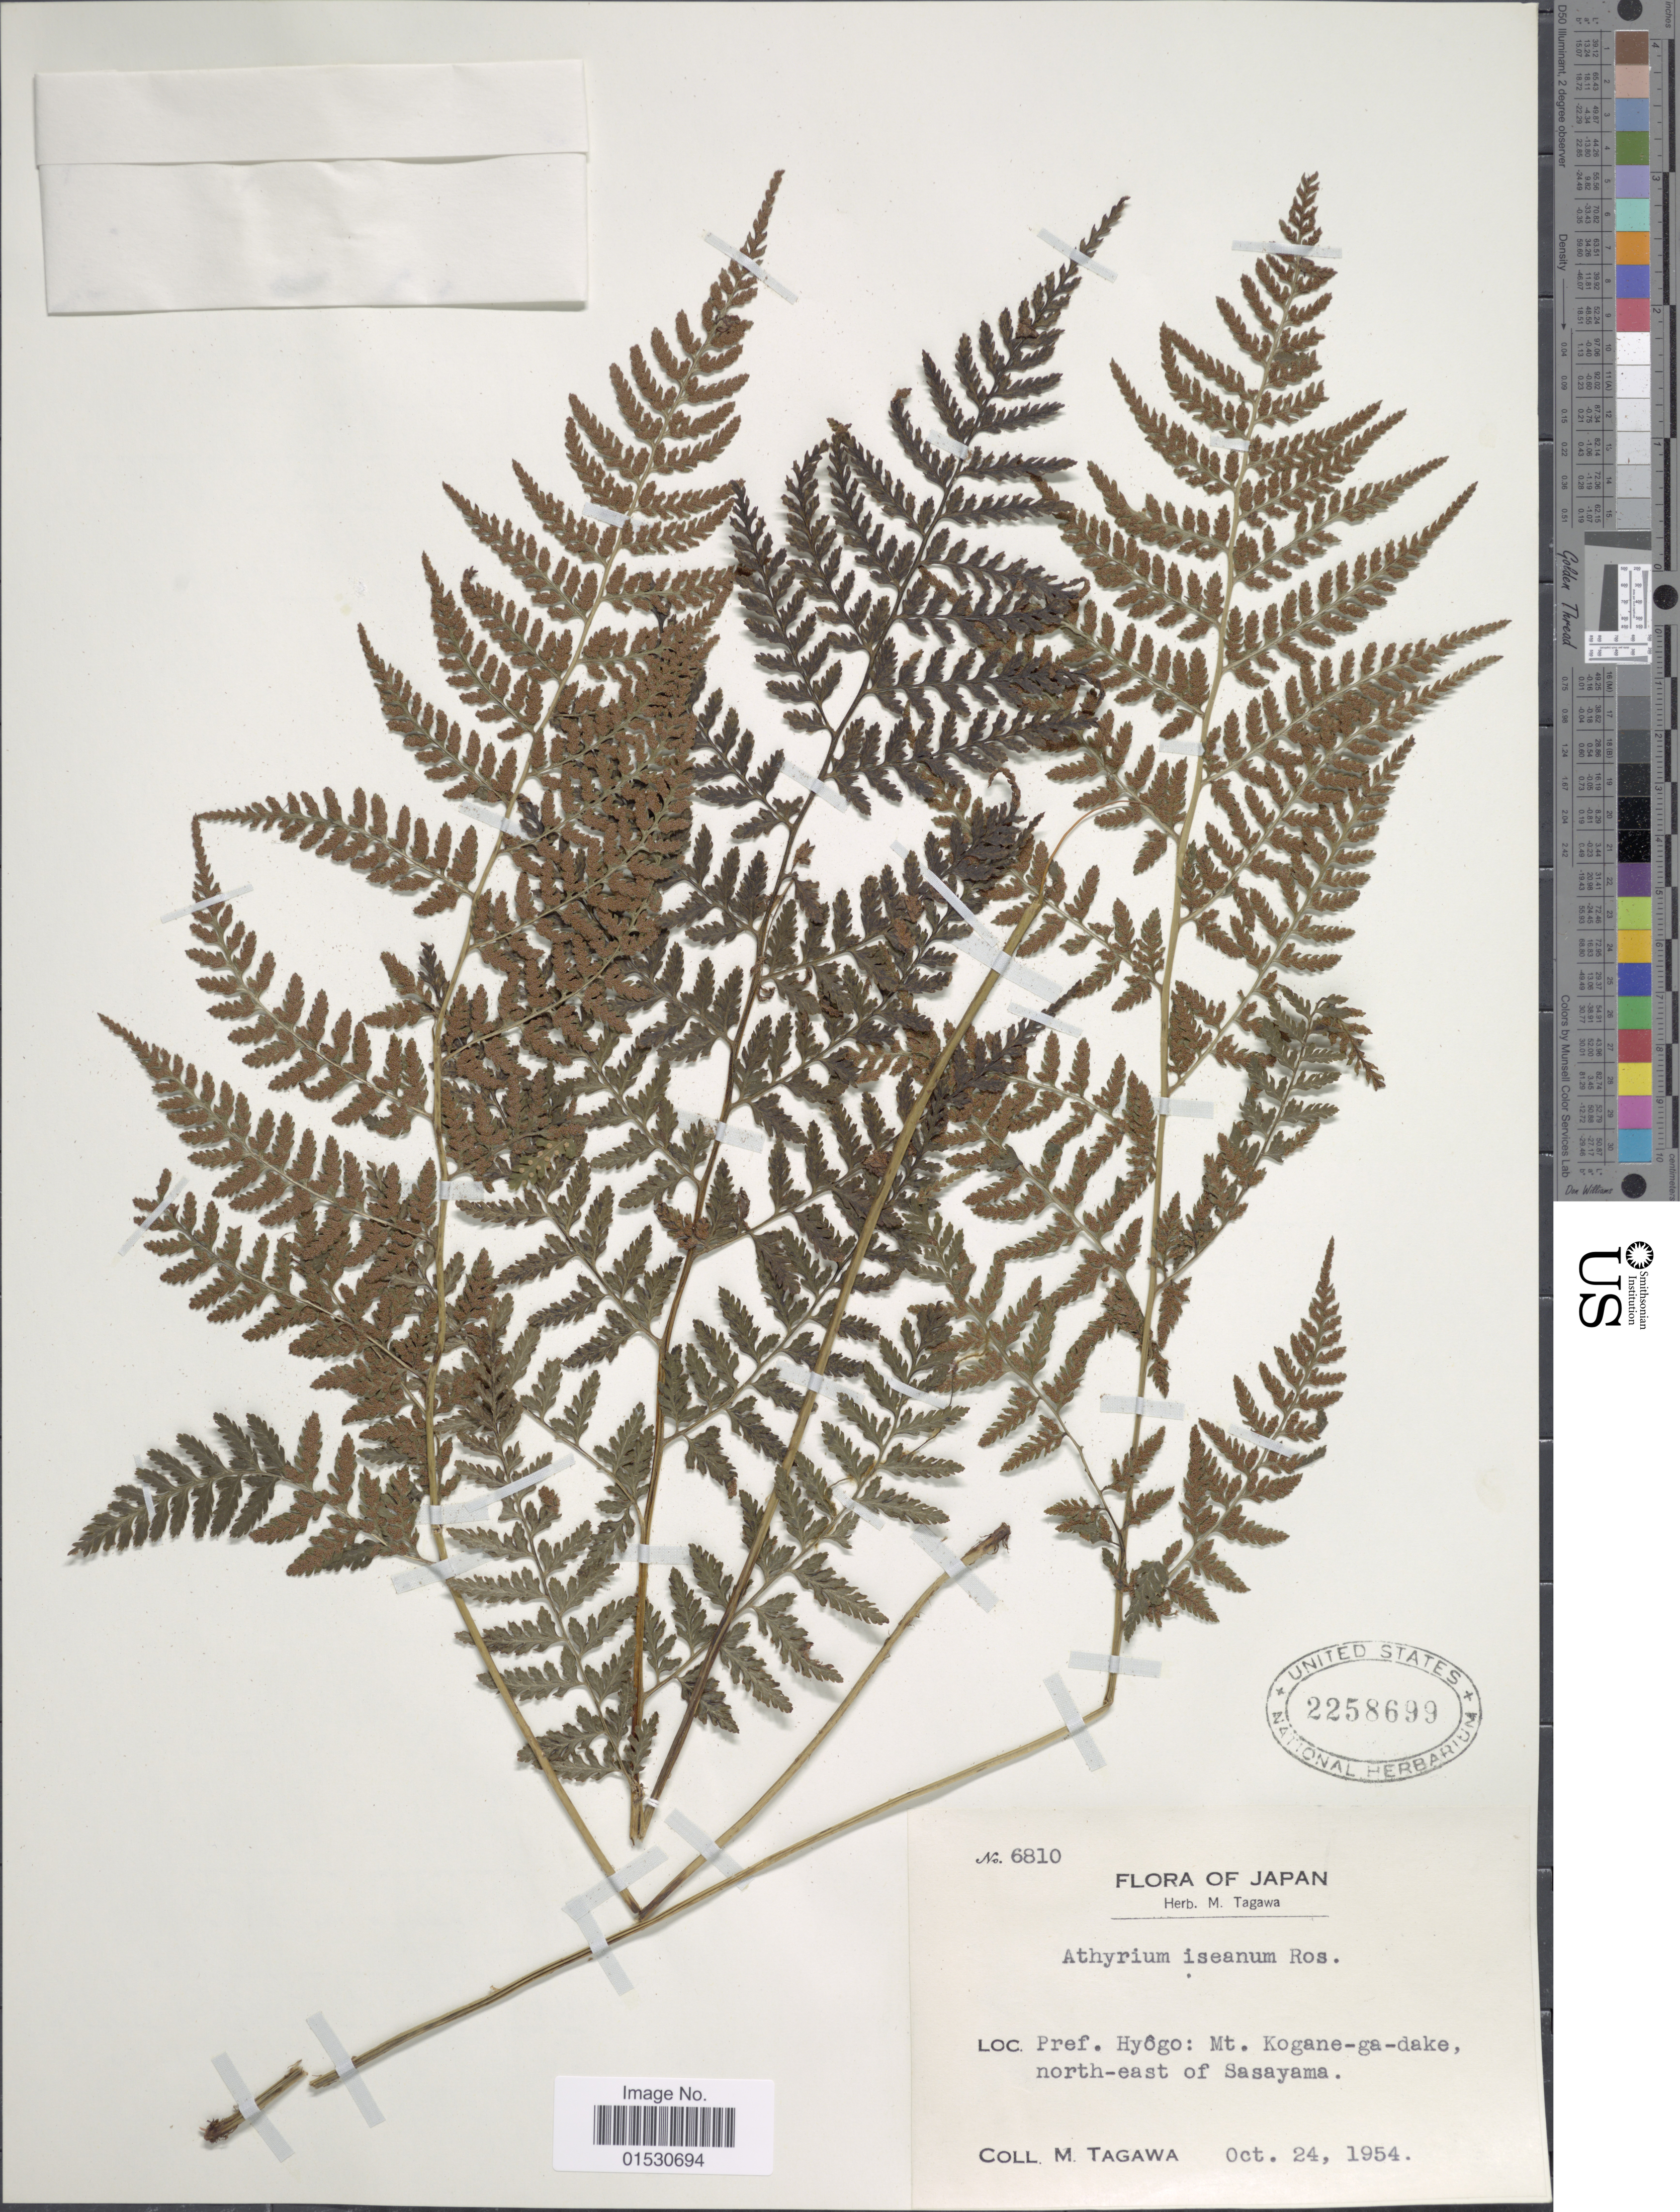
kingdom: Plantae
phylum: Tracheophyta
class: Polypodiopsida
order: Polypodiales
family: Athyriaceae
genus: Athyrium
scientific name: Athyrium iseanum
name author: Rosenst.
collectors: M. Tagawa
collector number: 6810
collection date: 1954-10-24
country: Japan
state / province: Hyogo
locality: Mt. Kogane-ga-dake, north-east of Sasayama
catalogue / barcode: US 2258699